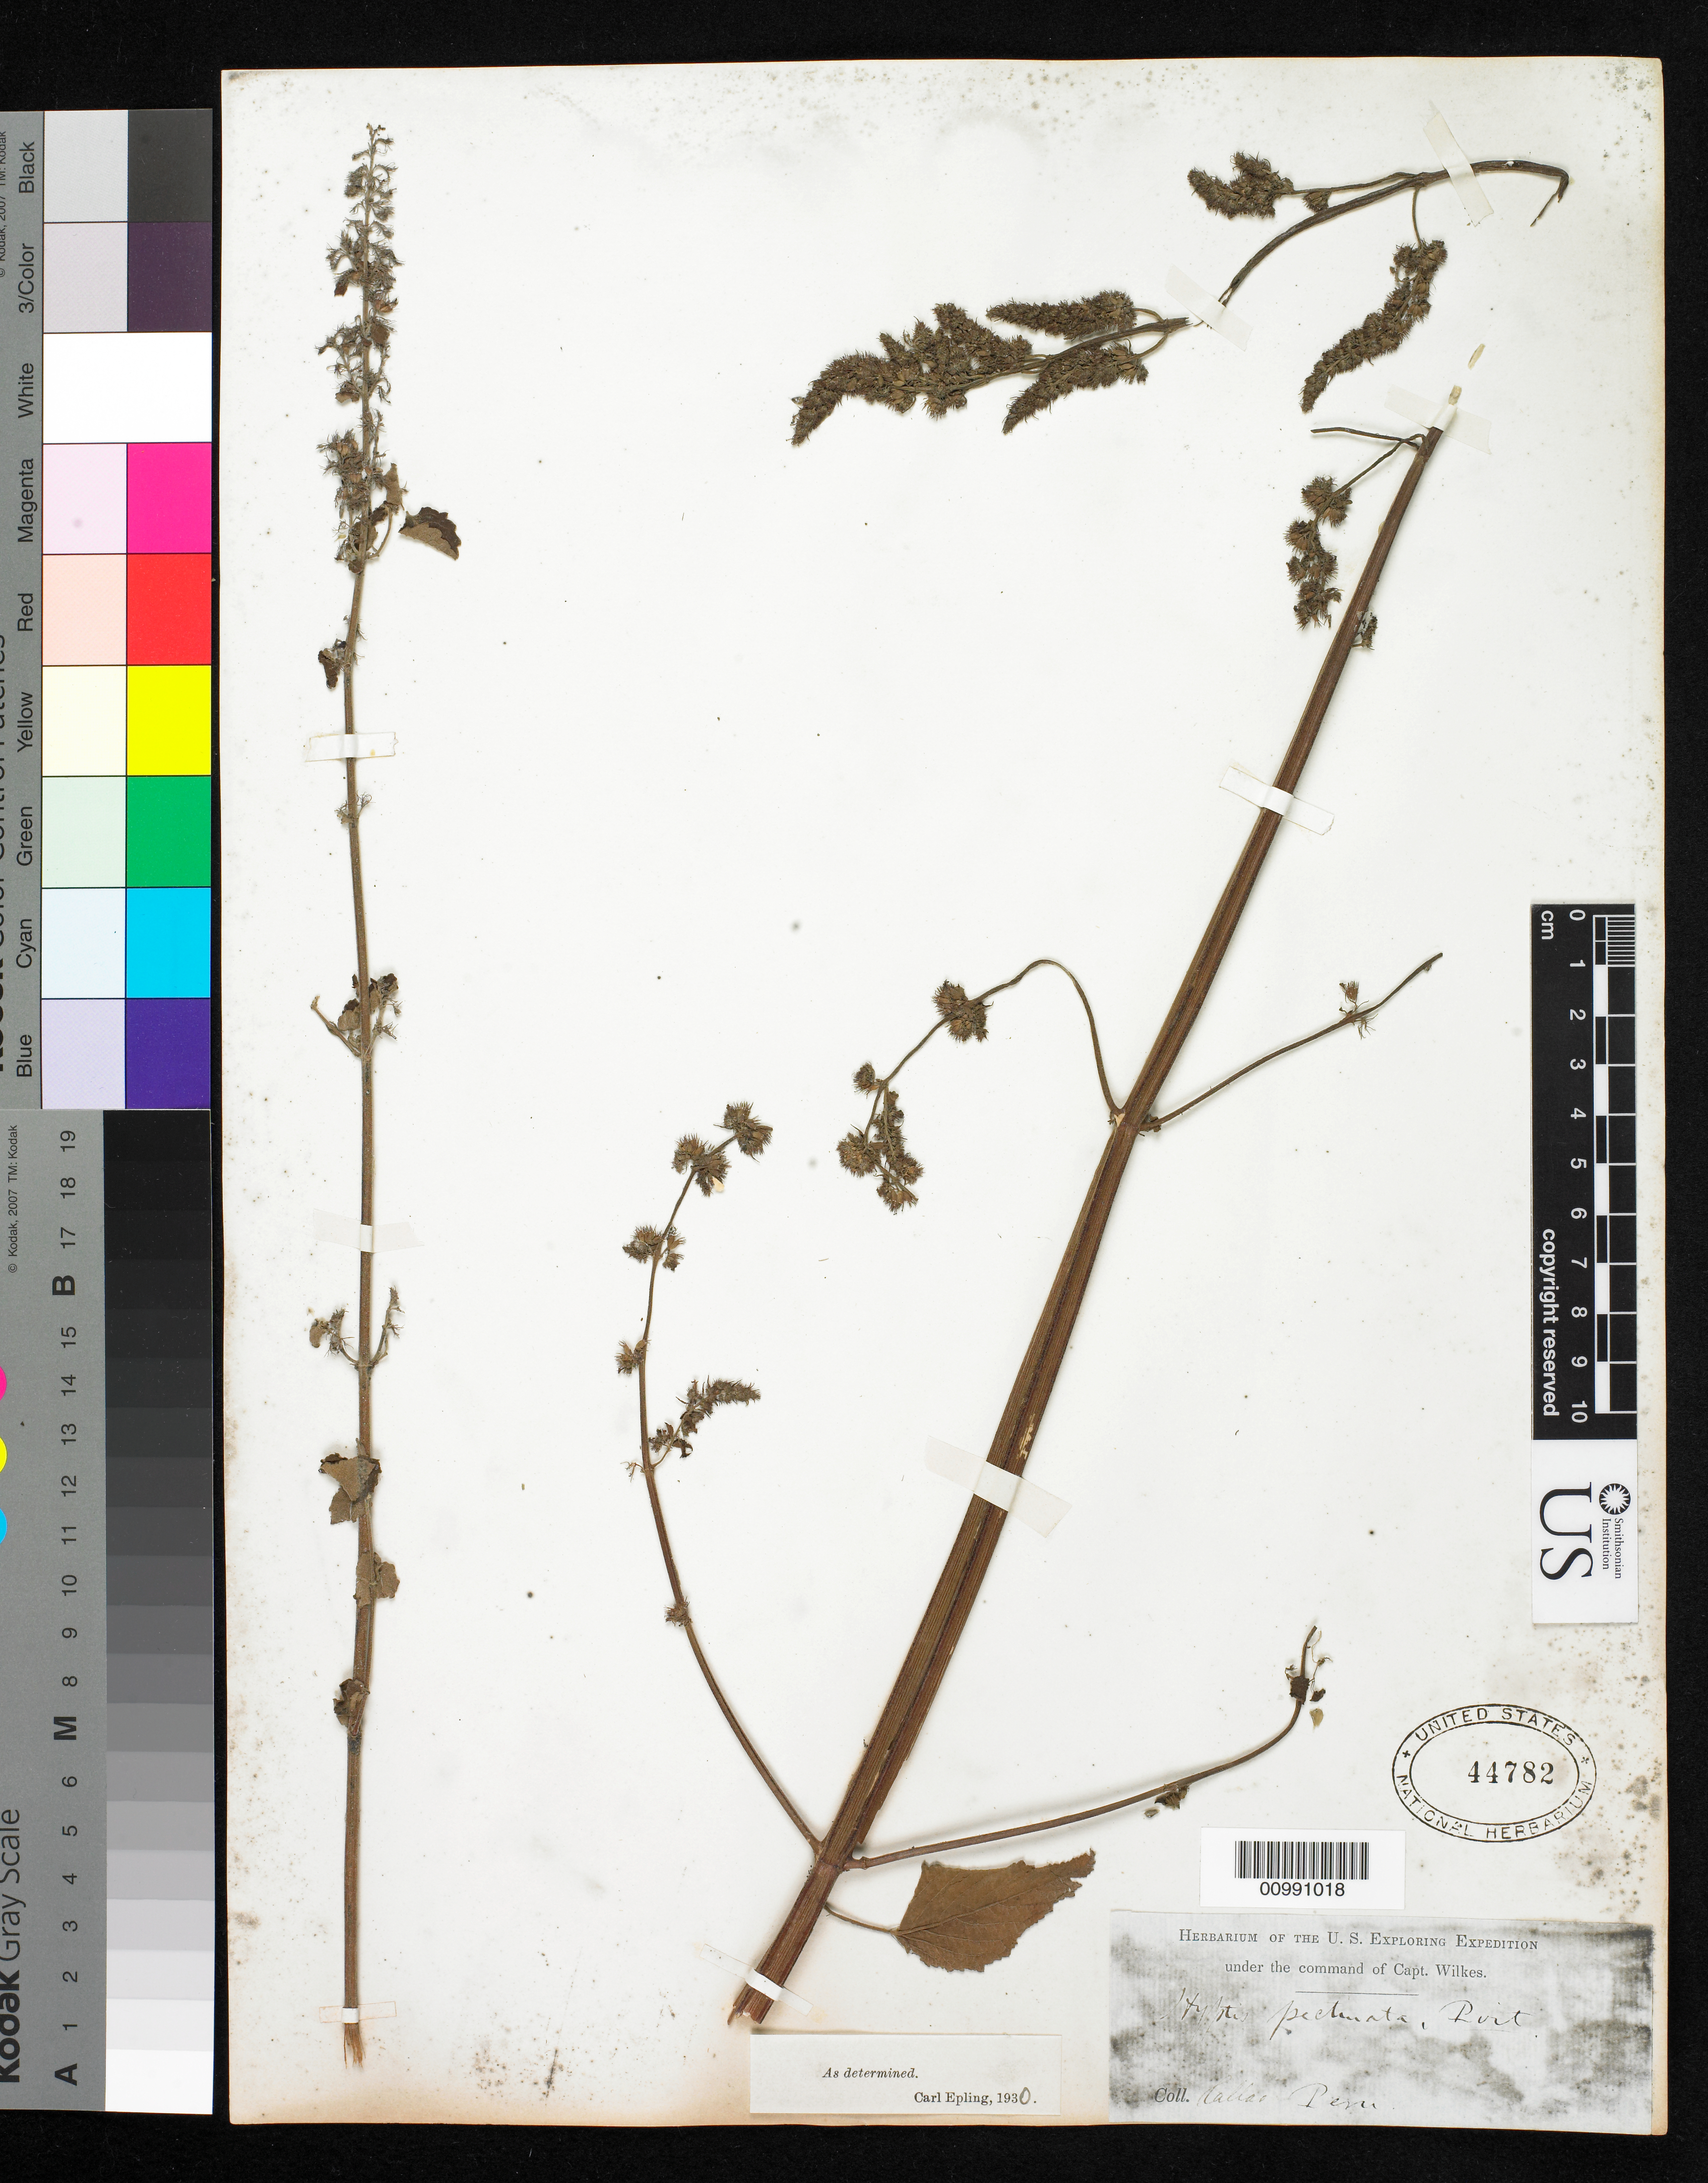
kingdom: Plantae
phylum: Tracheophyta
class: Magnoliopsida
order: Lamiales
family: Lamiaceae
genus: Hyptis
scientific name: Hyptis pectinata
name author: (L.) Poit.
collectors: Wilkes Explor. Exped.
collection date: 1838/1842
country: Peru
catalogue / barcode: US 44782